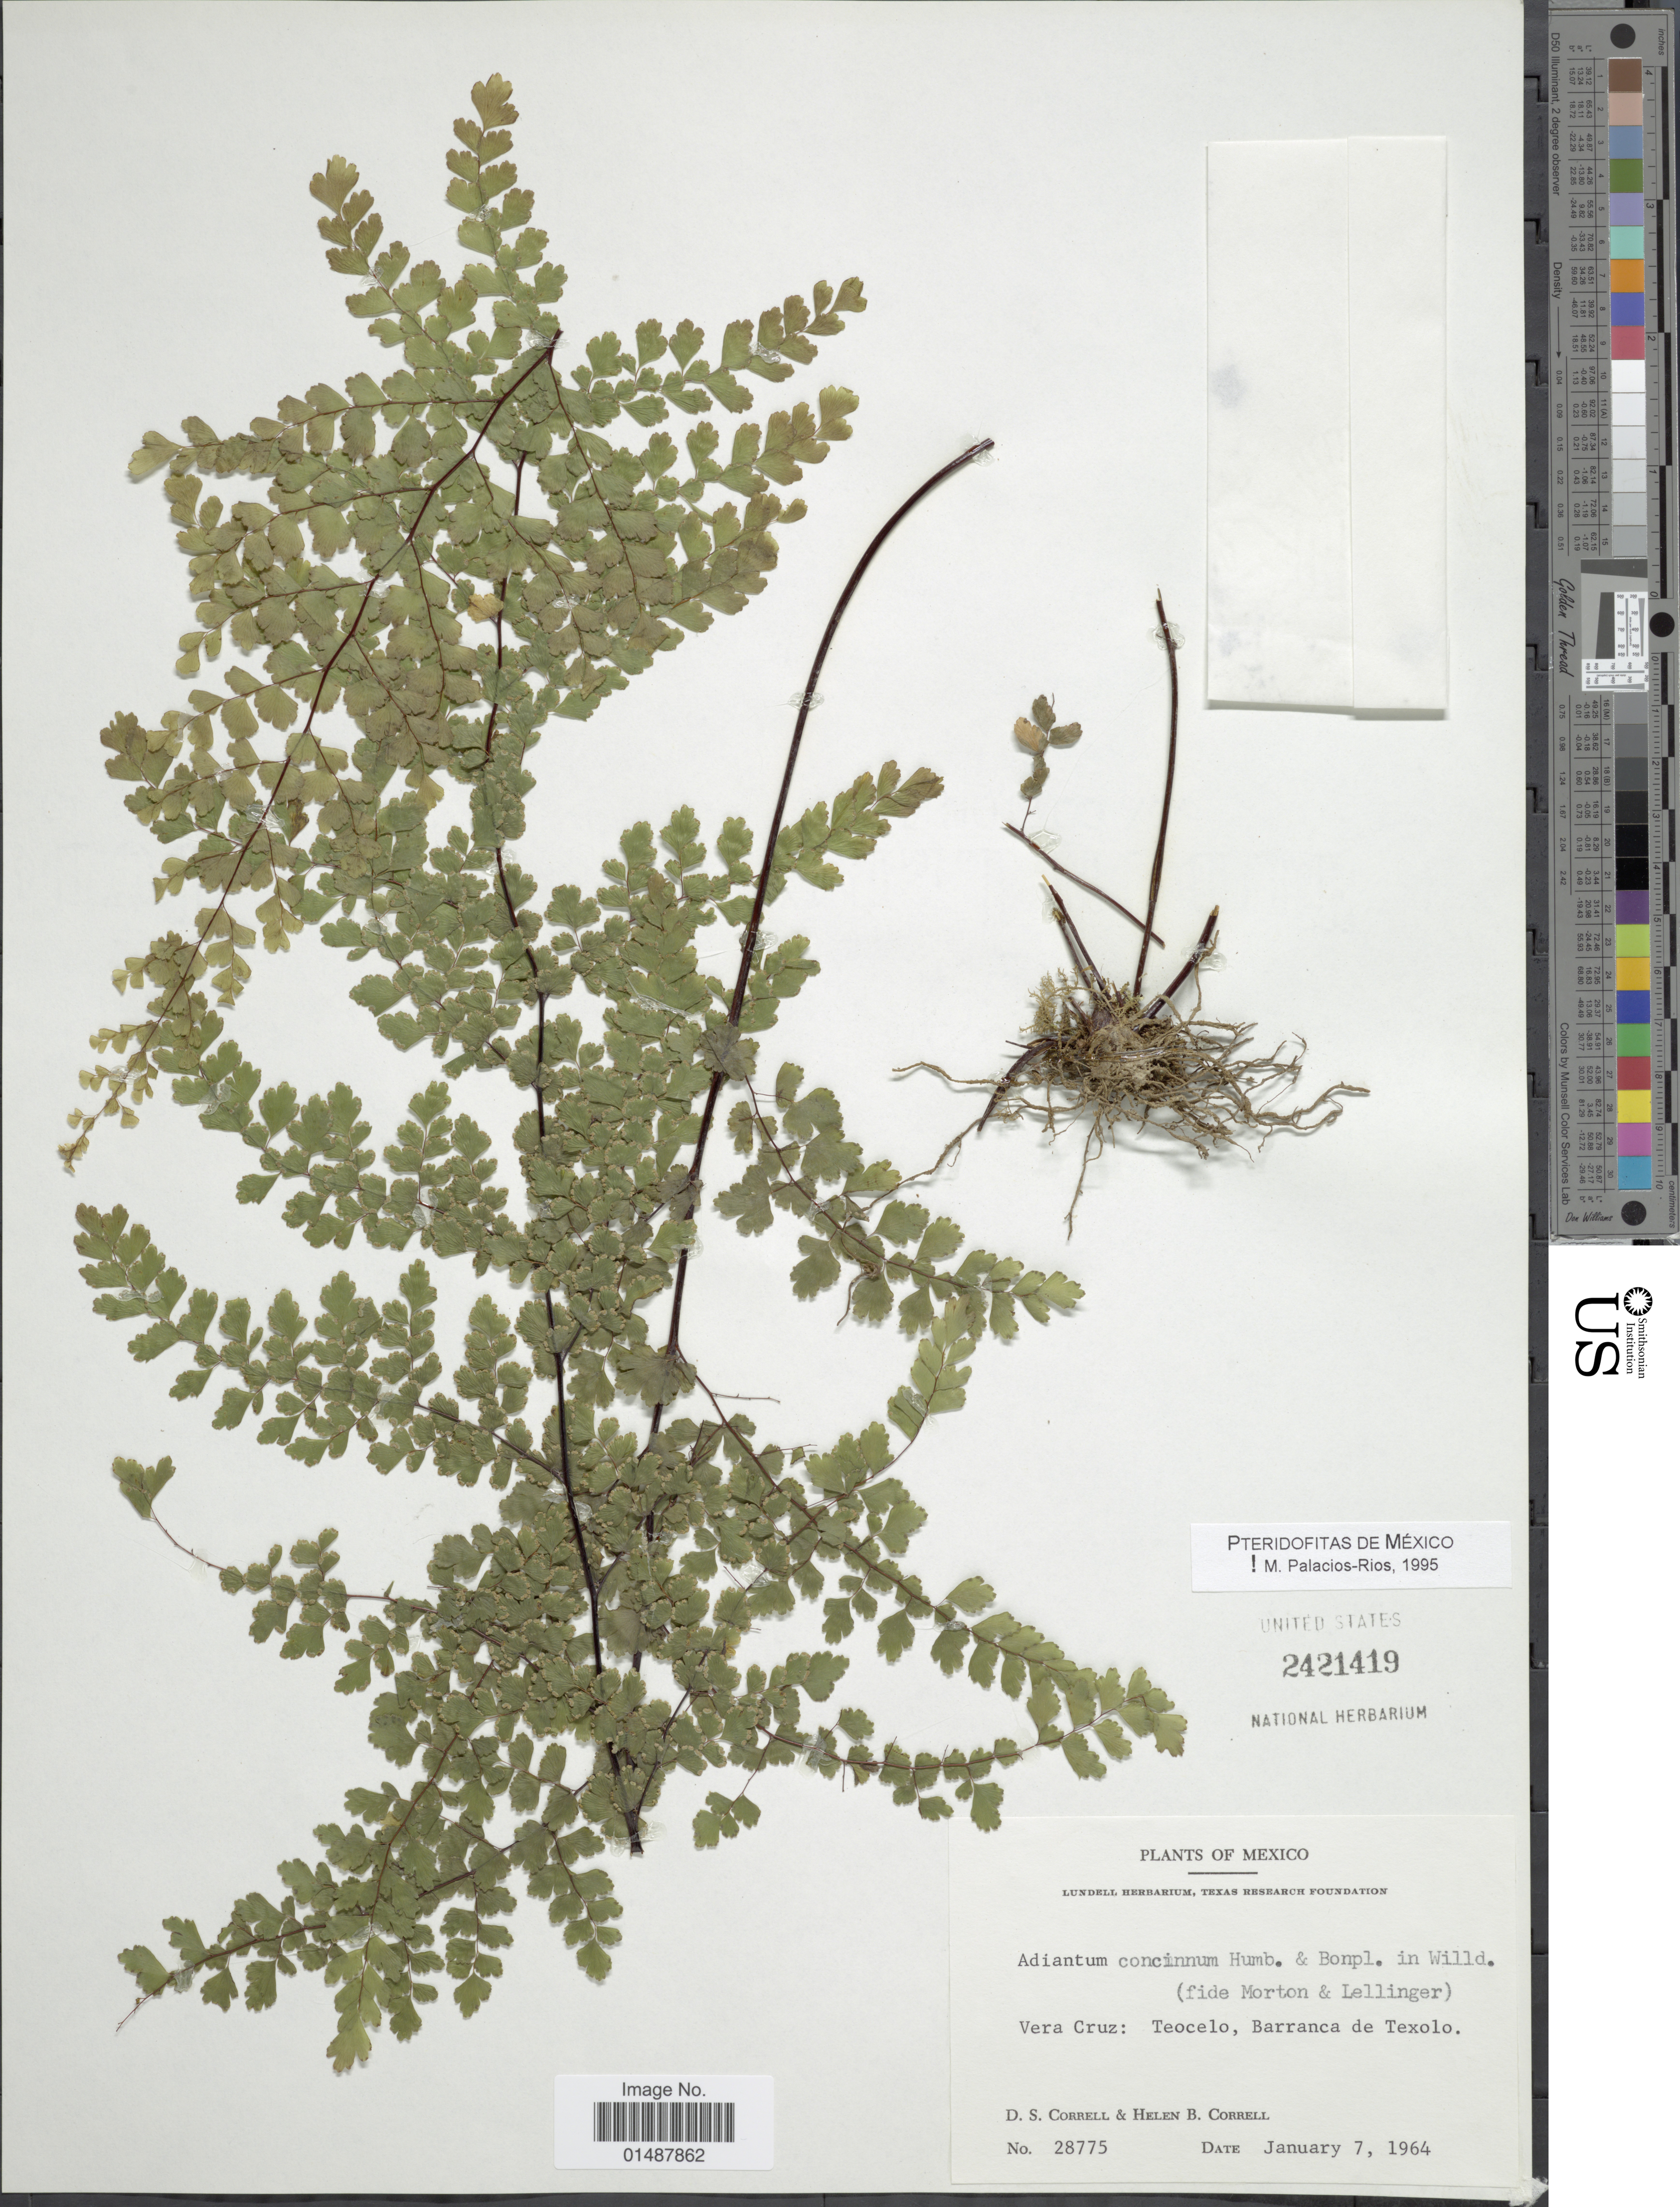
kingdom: Plantae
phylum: Tracheophyta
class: Polypodiopsida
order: Polypodiales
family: Pteridaceae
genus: Adiantum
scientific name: Adiantum concinnum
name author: Humb. & Bonpl. ex Willd.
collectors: D. S. Correll & H. Correll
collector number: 28775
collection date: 1964-07-07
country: Mexico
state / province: Veracruz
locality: Vera Cruz : Teocelo, Barranca de Texolo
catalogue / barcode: US 2421419